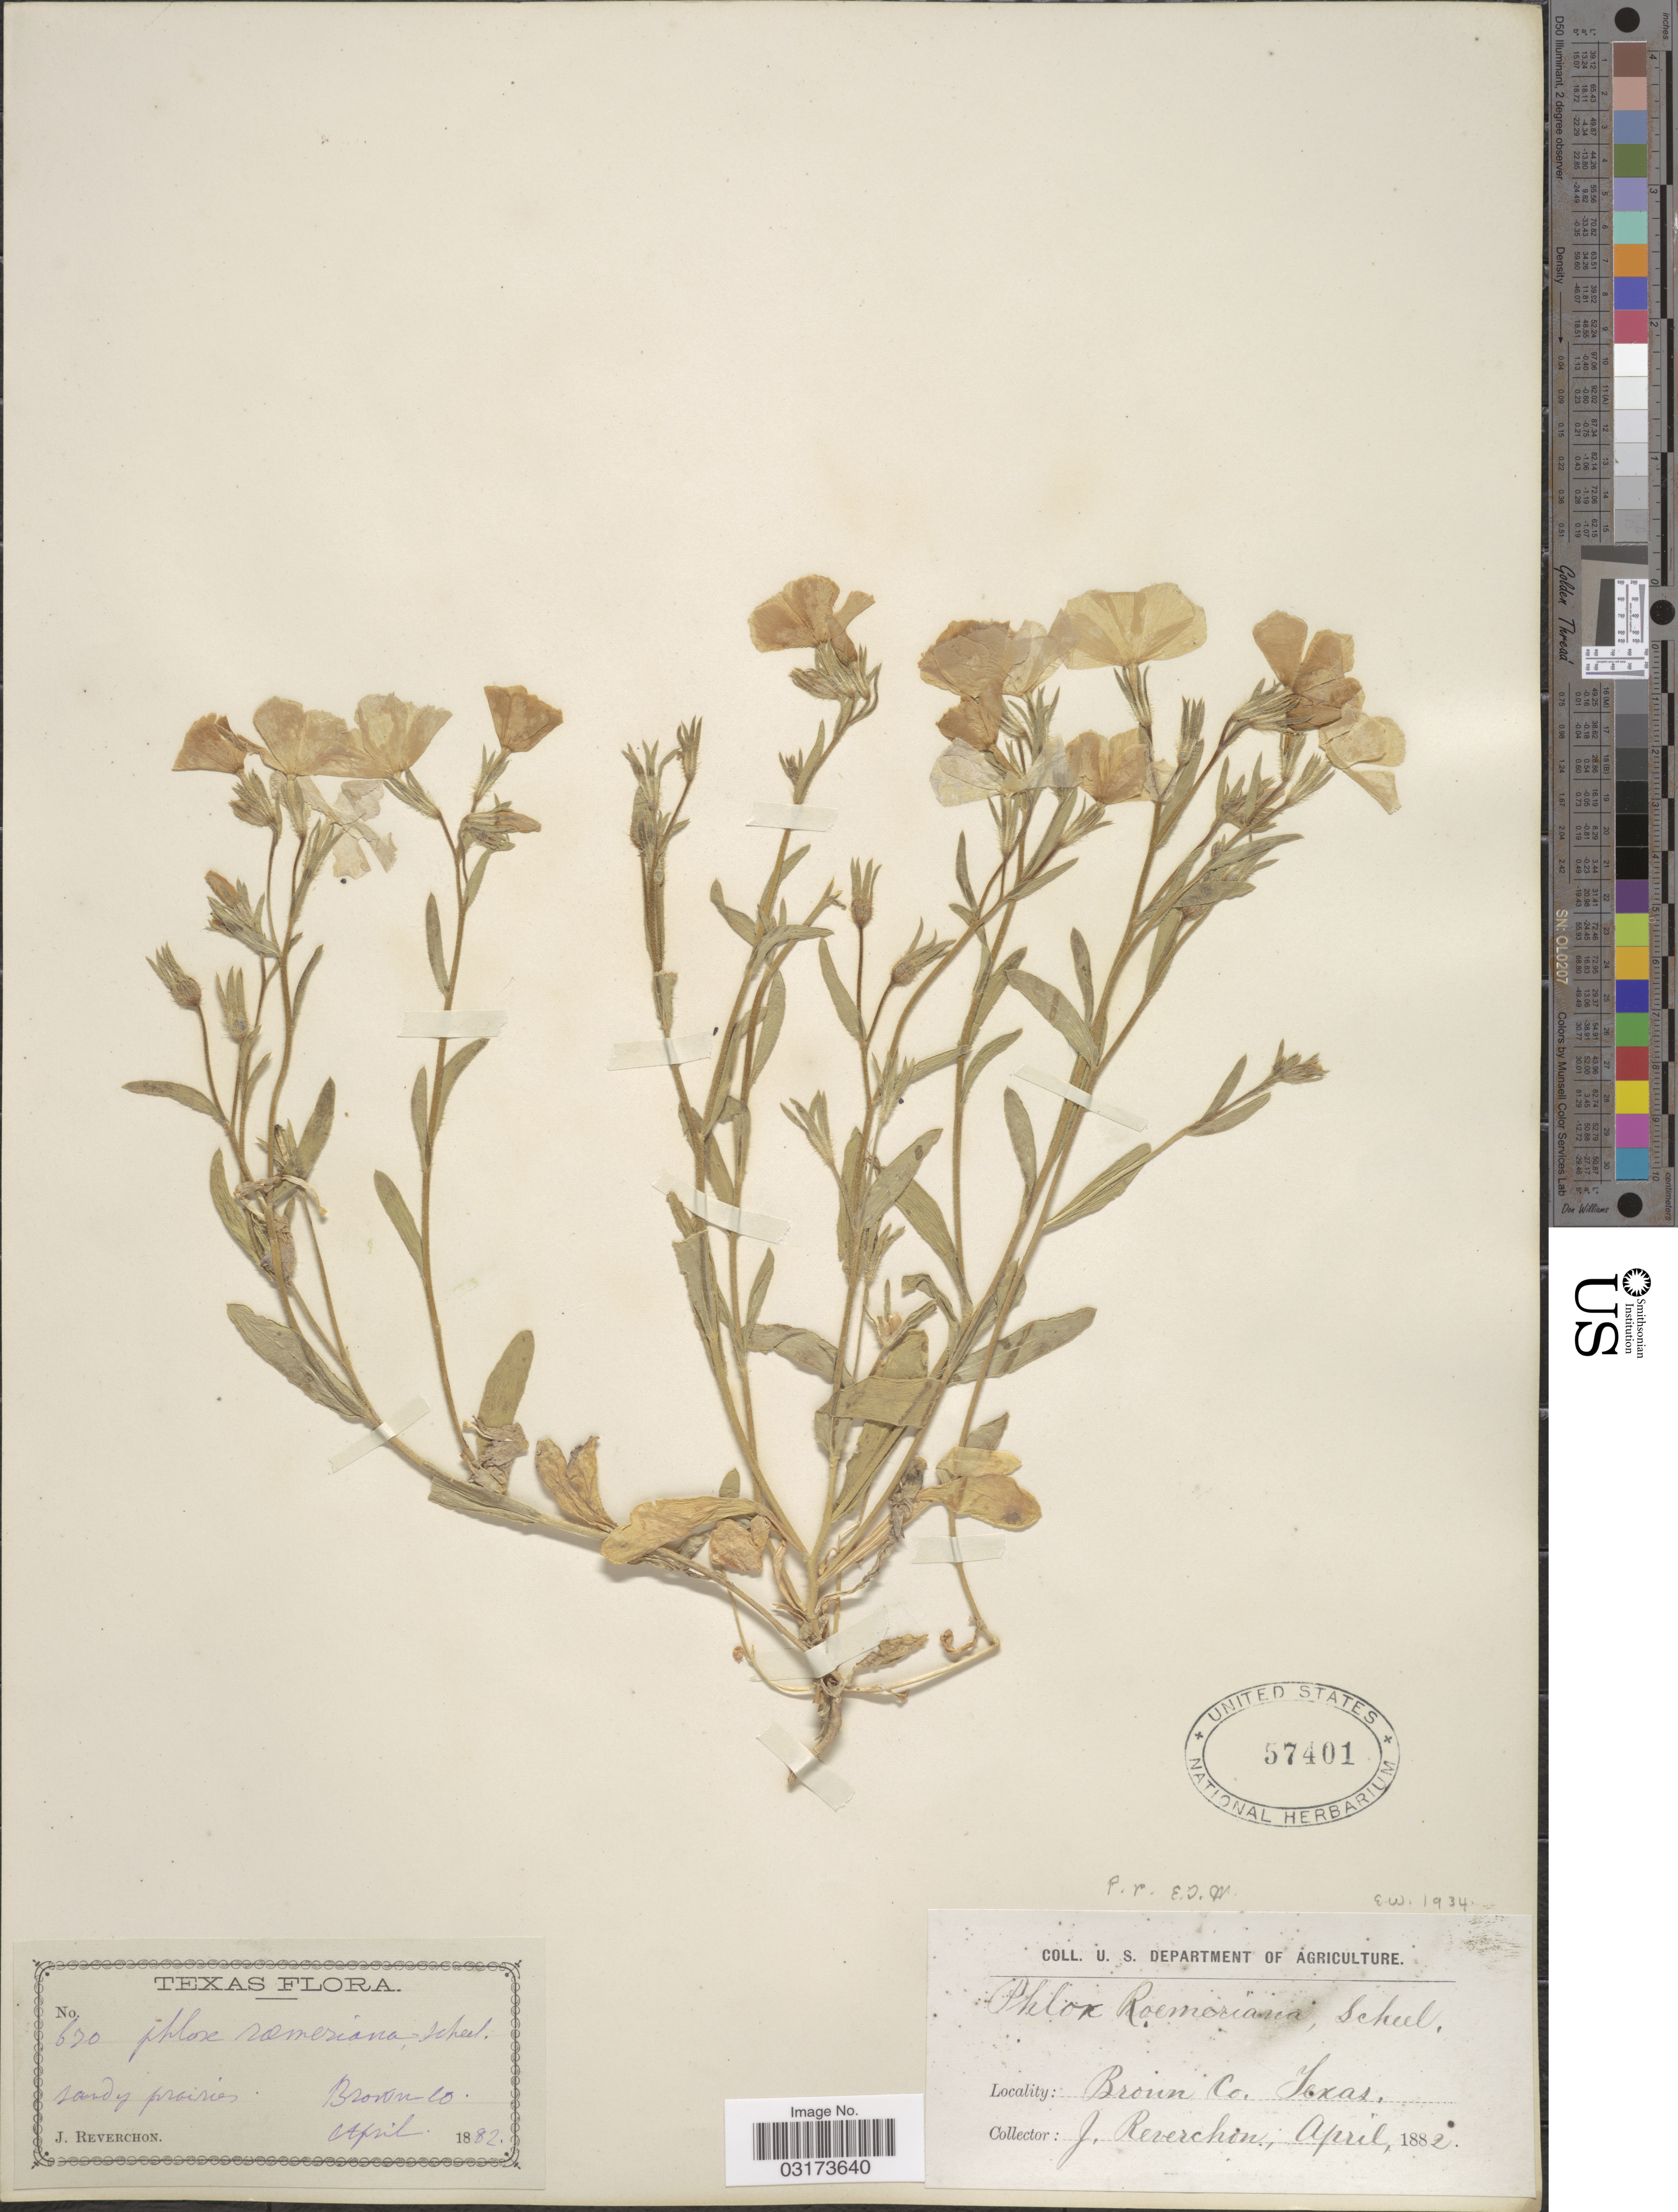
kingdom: Plantae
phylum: Tracheophyta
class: Magnoliopsida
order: Ericales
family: Polemoniaceae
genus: Phlox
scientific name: Phlox roemeriana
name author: Scheele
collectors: J. Reverchon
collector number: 670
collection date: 1882-04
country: United States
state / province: Texas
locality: Brown Co.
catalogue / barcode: US 57401